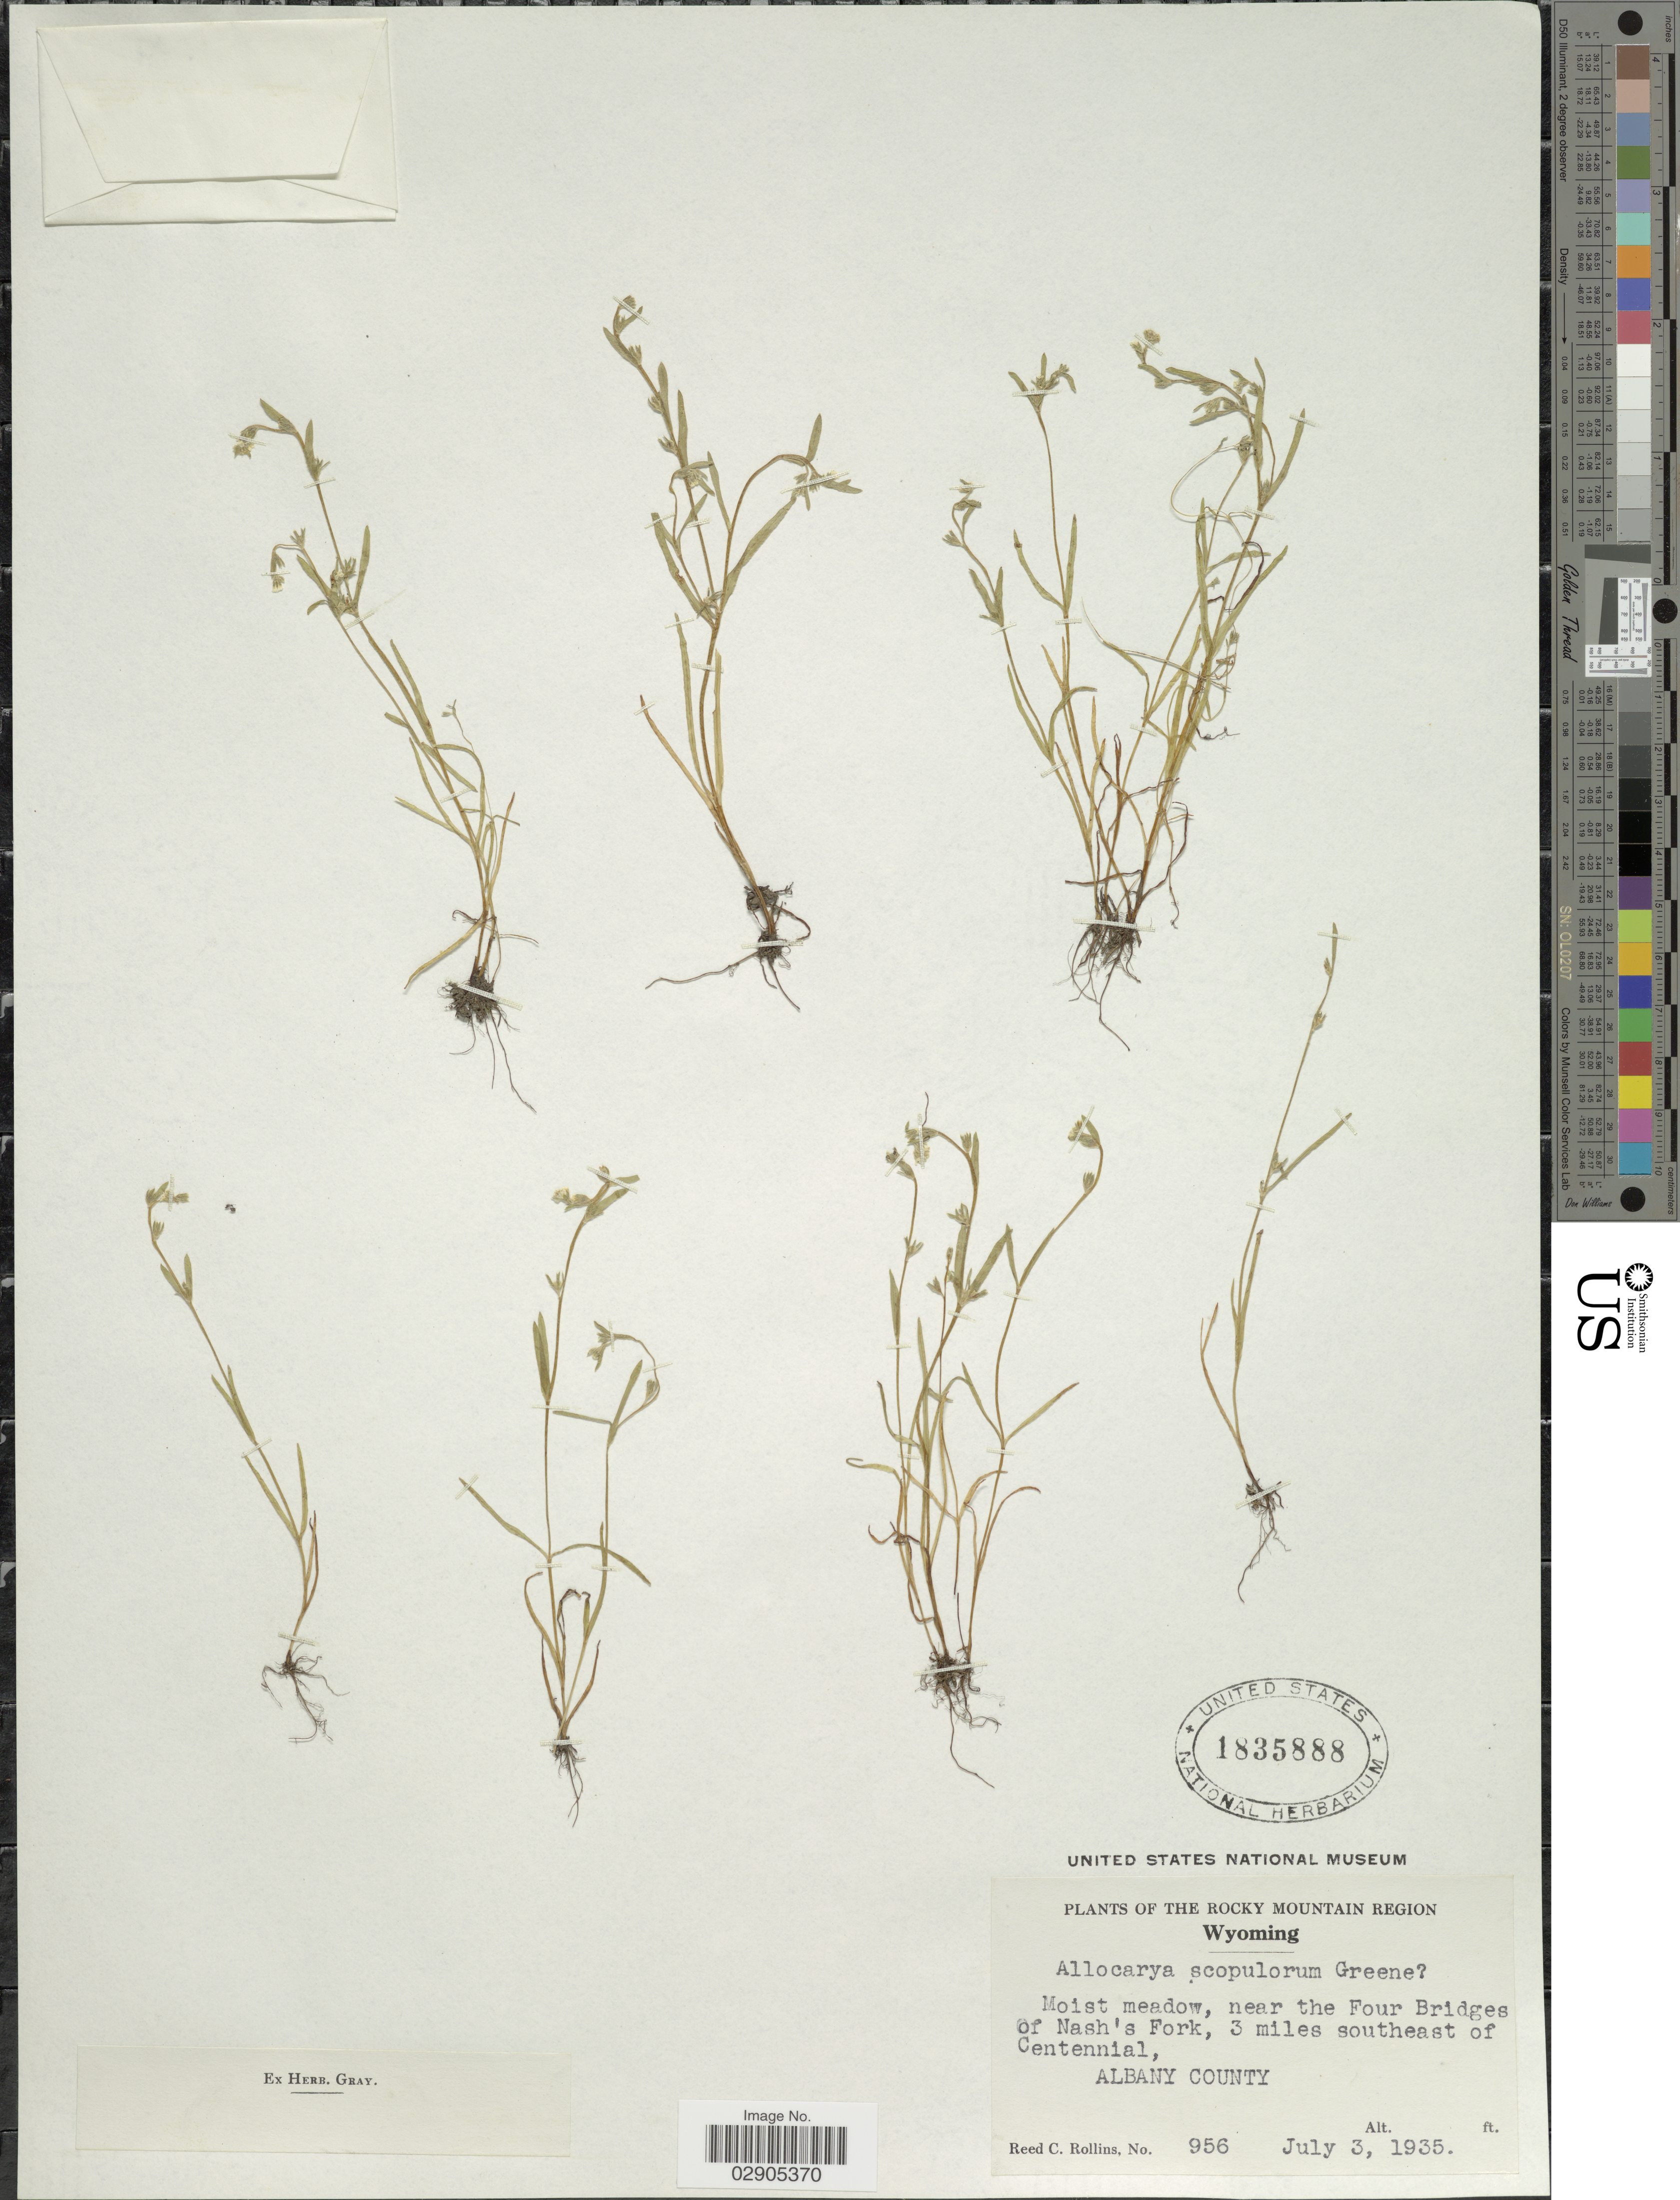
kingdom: Plantae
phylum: Tracheophyta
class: Magnoliopsida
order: Boraginales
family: Boraginaceae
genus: Allocarya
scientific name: Allocarya scopulorum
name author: S.W. Greene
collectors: R. C. Rollins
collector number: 956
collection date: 1935-07-03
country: United States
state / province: Wyoming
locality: Moist meadow, near the Four Bridges of Nash's Fork, 3 miles southeast of Centennial, Albany County.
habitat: moist meadow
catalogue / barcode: US 1835888